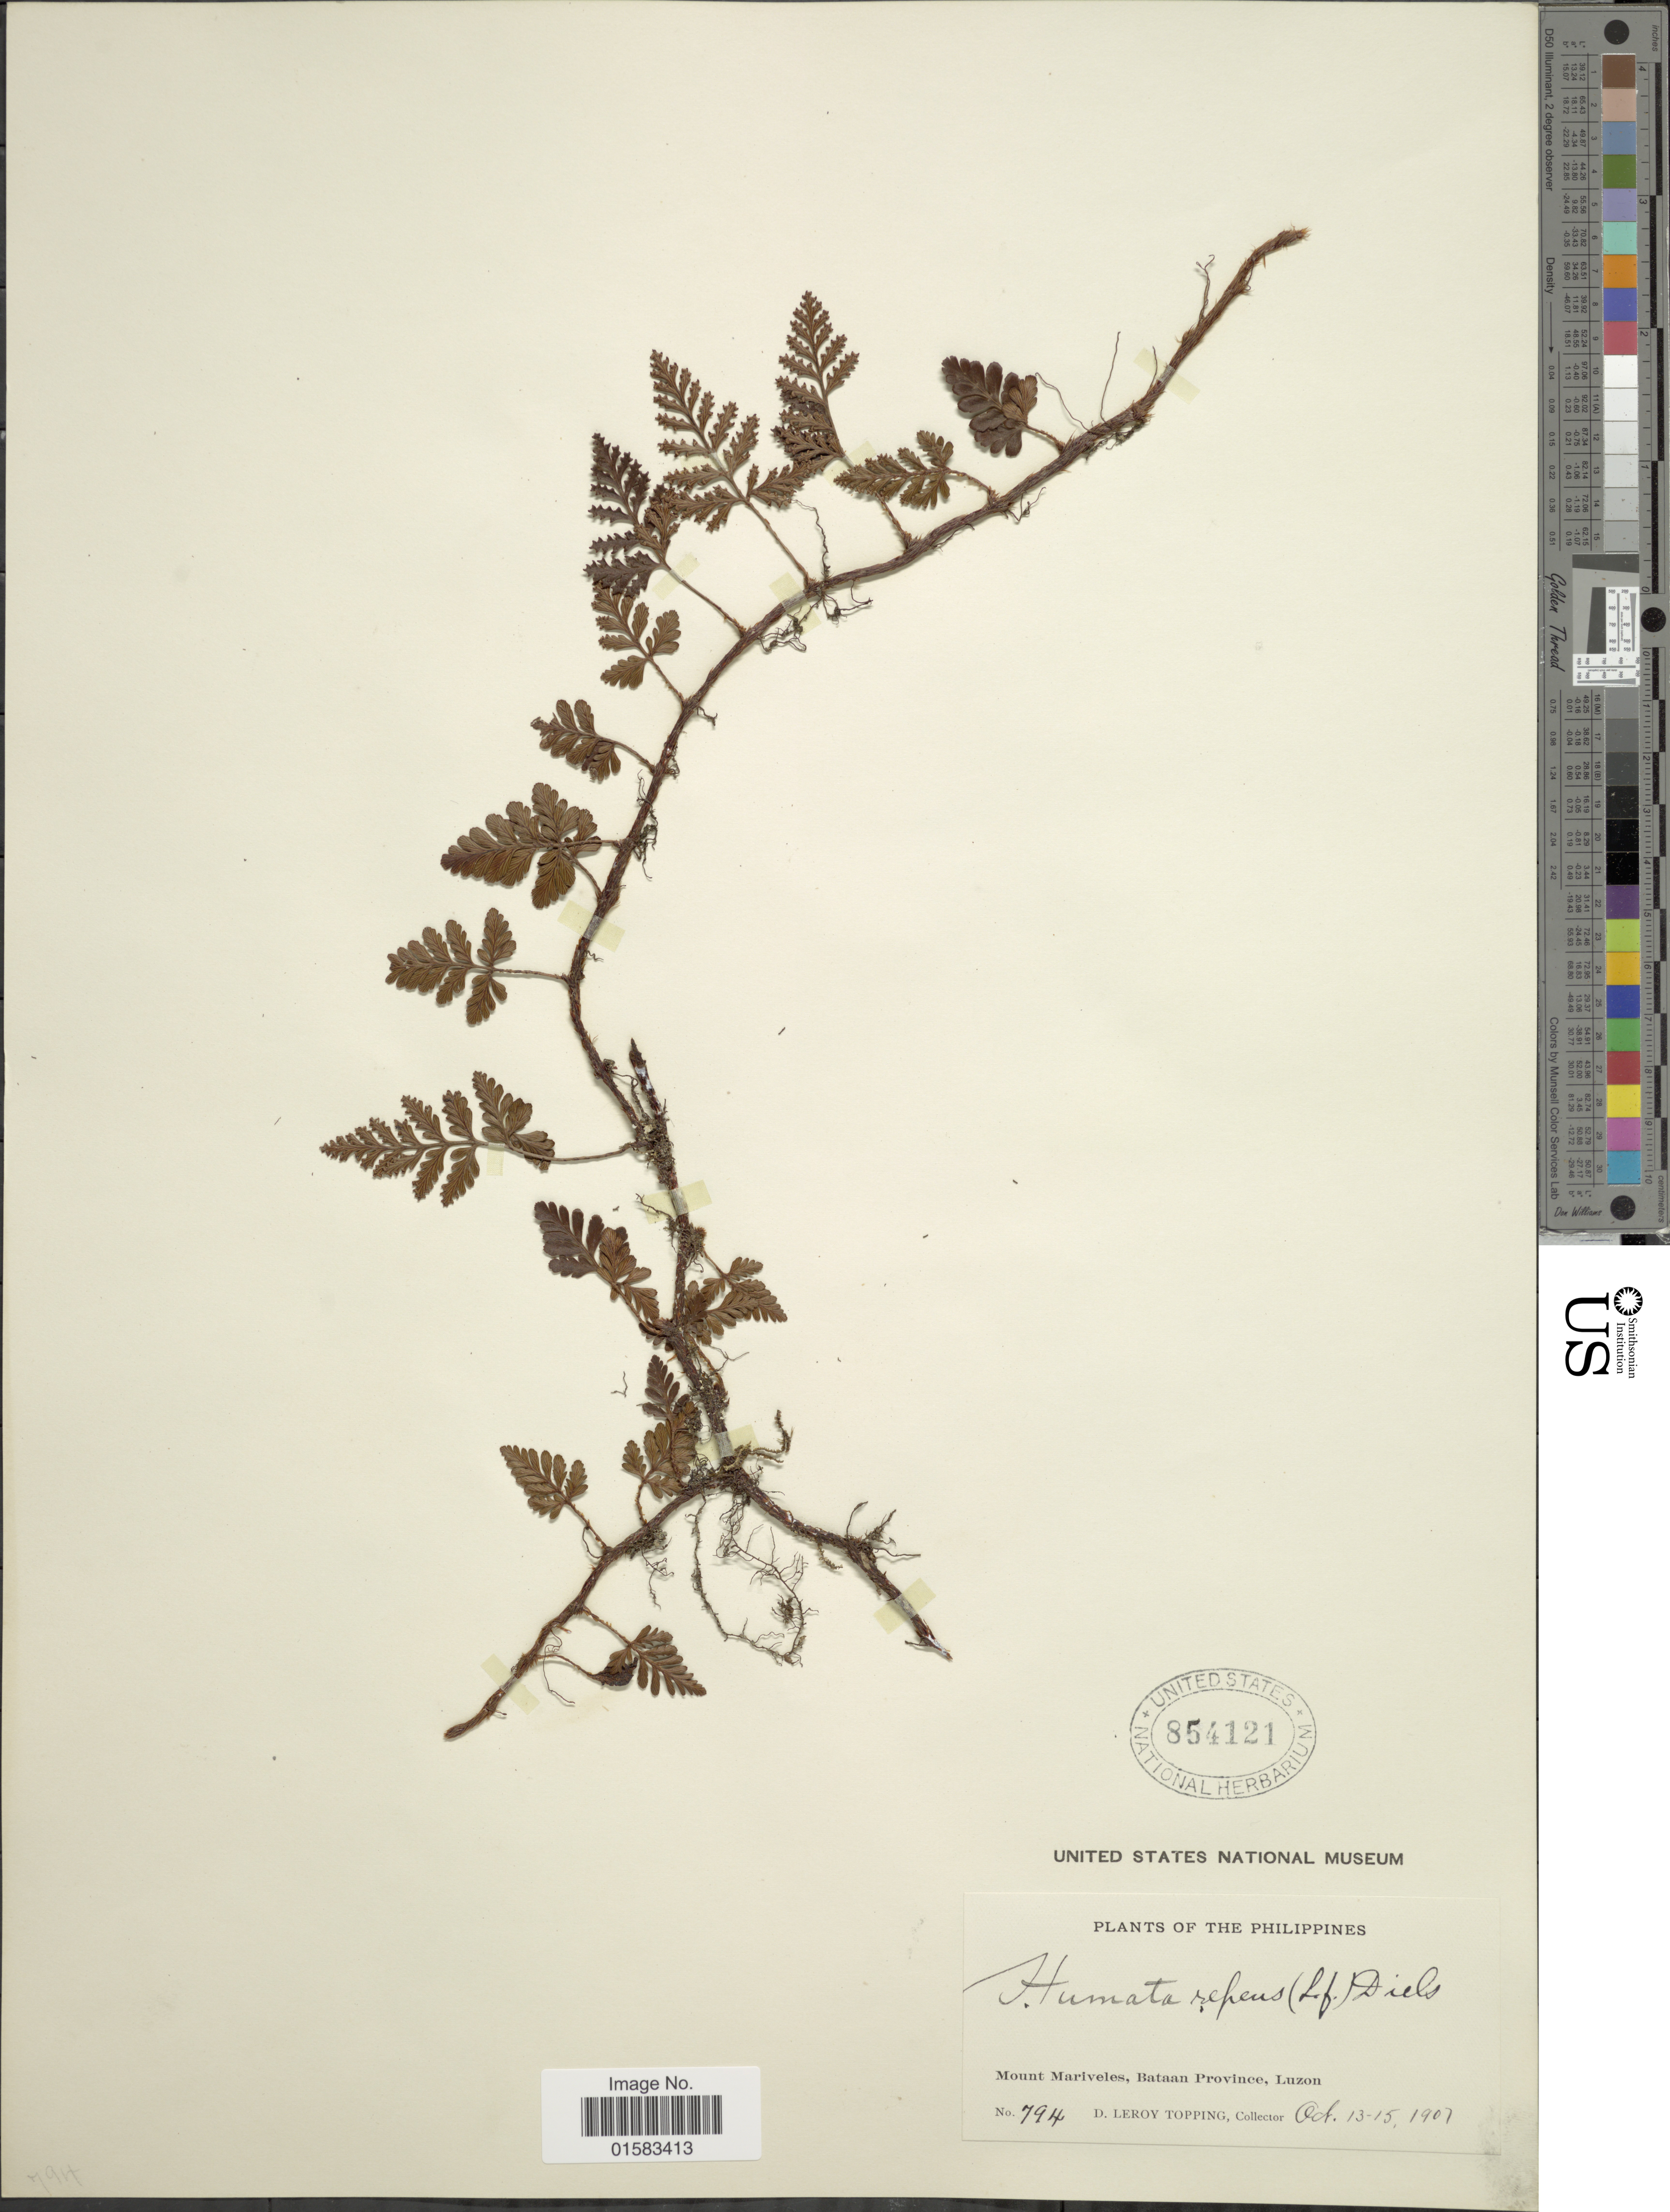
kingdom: Plantae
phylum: Tracheophyta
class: Polypodiopsida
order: Polypodiales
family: Davalliaceae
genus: Davallia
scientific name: Davallia repens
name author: (L. f.) Kuhn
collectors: D. L. Topping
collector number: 794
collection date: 1907-10-13/1907-10-15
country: Philippines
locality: Mount Mariveles, Bataan Province, Luzon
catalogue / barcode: US 854121